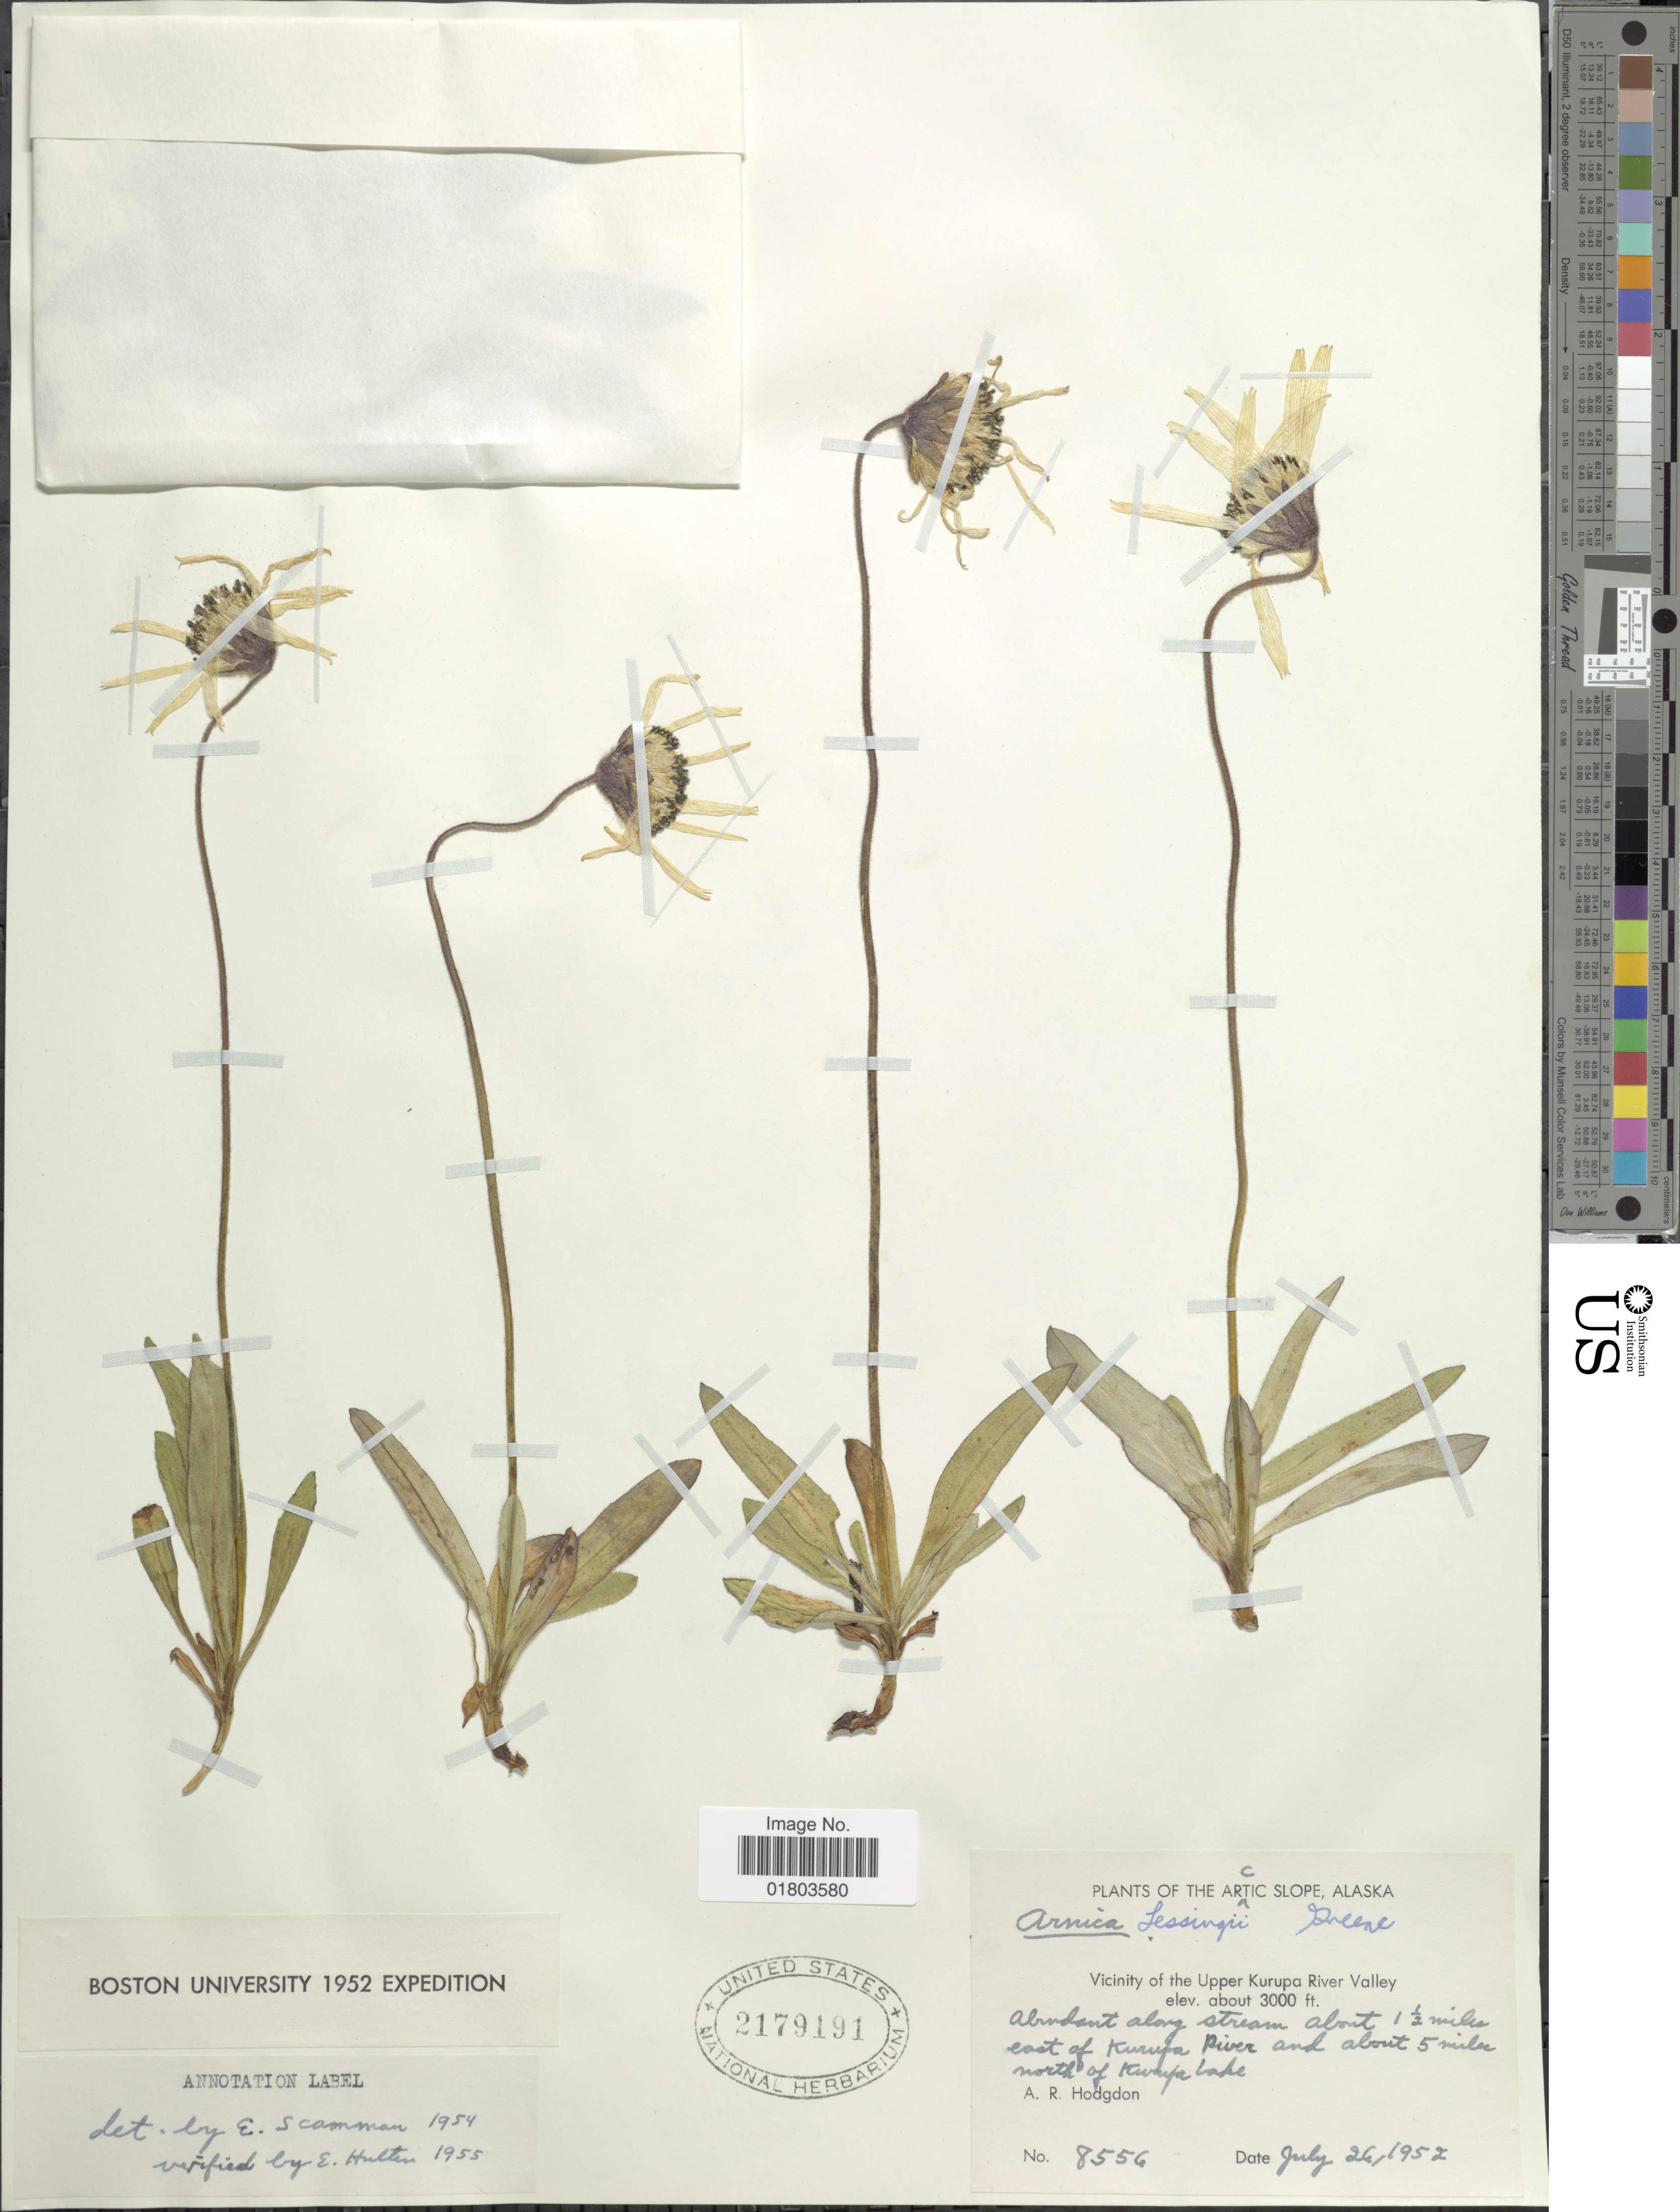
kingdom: Plantae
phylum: Tracheophyta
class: Magnoliopsida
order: Asterales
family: Asteraceae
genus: Arnica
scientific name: Arnica lessingii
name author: (Torr. & A. Gray) Greene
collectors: A. R. Hodgdon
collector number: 8556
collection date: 1952-07-26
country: United States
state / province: Alaska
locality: Arctic Slope, Vicinity of the Upper Kurupa River Valley, Abundant along stream about 10½ miles east of Kurupa River and about 5 miles north of swamp lake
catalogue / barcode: US 2179191